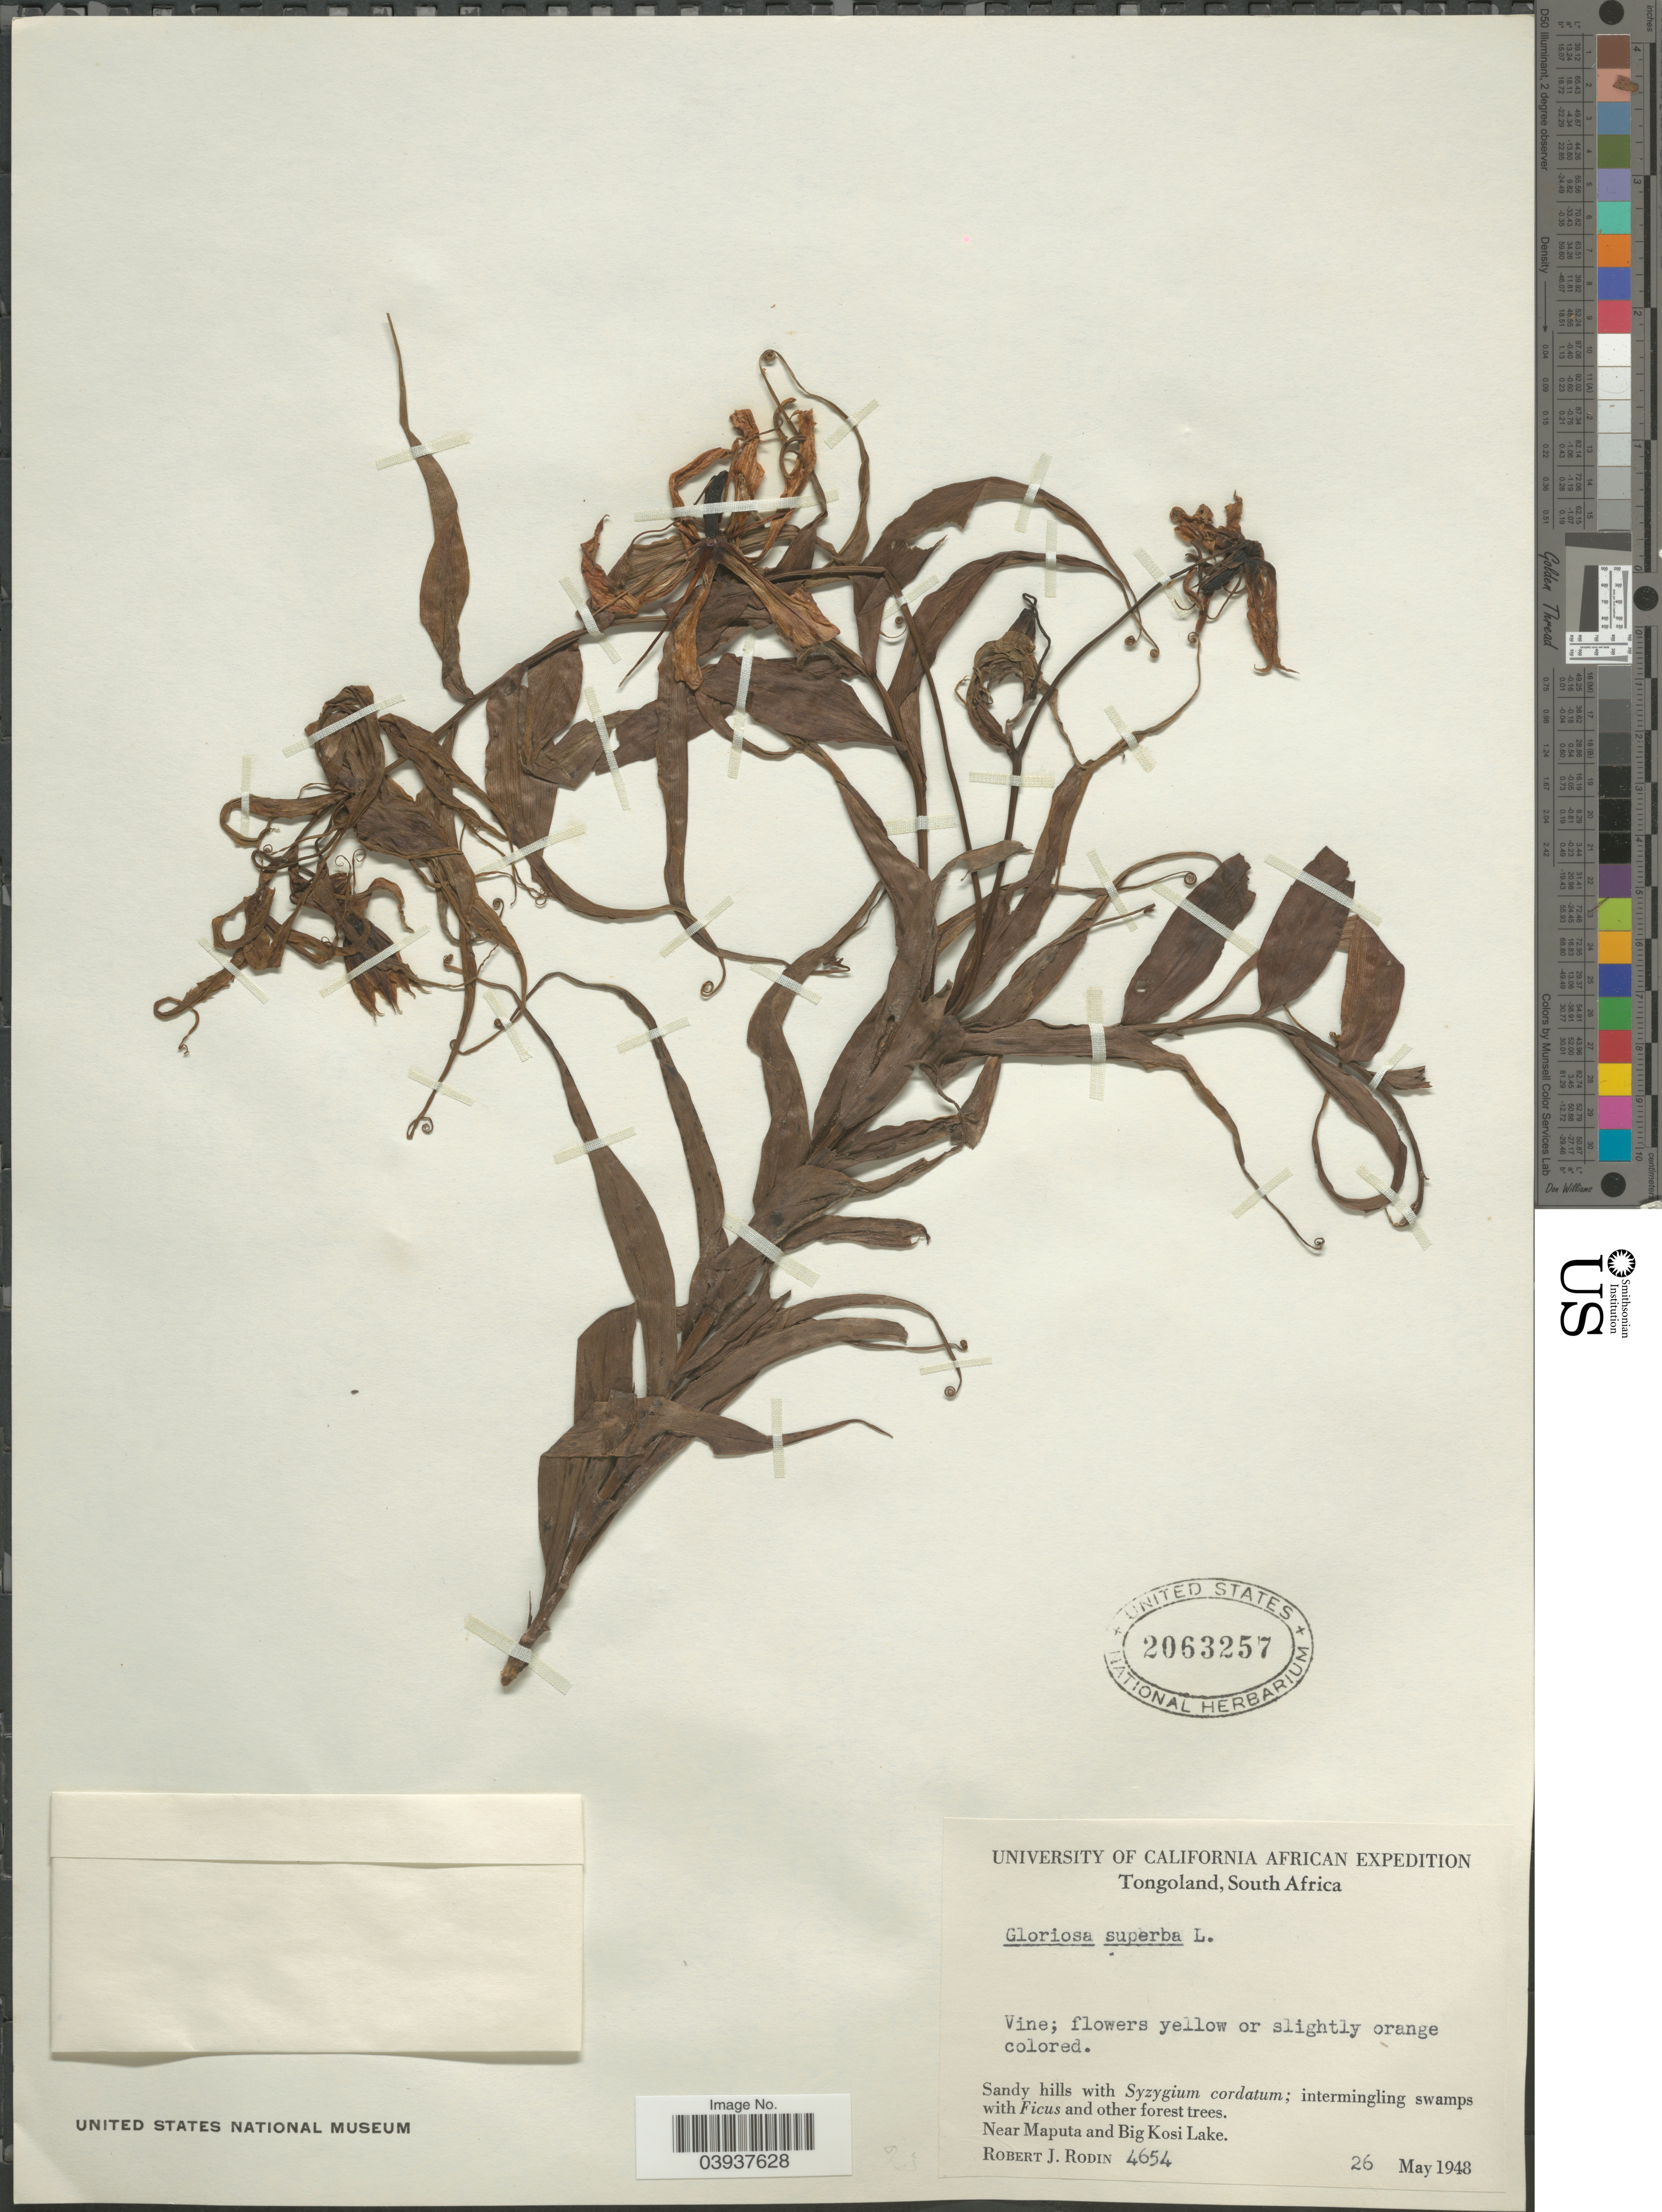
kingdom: Plantae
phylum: Tracheophyta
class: Liliopsida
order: Liliales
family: Colchicaceae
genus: Gloriosa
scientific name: Gloriosa superba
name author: L.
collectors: R. J. Rodin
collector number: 4654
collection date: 1948-05-26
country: South Africa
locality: Tongoland. Near Maputu and Big Kosi Lake.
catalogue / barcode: US 2063257